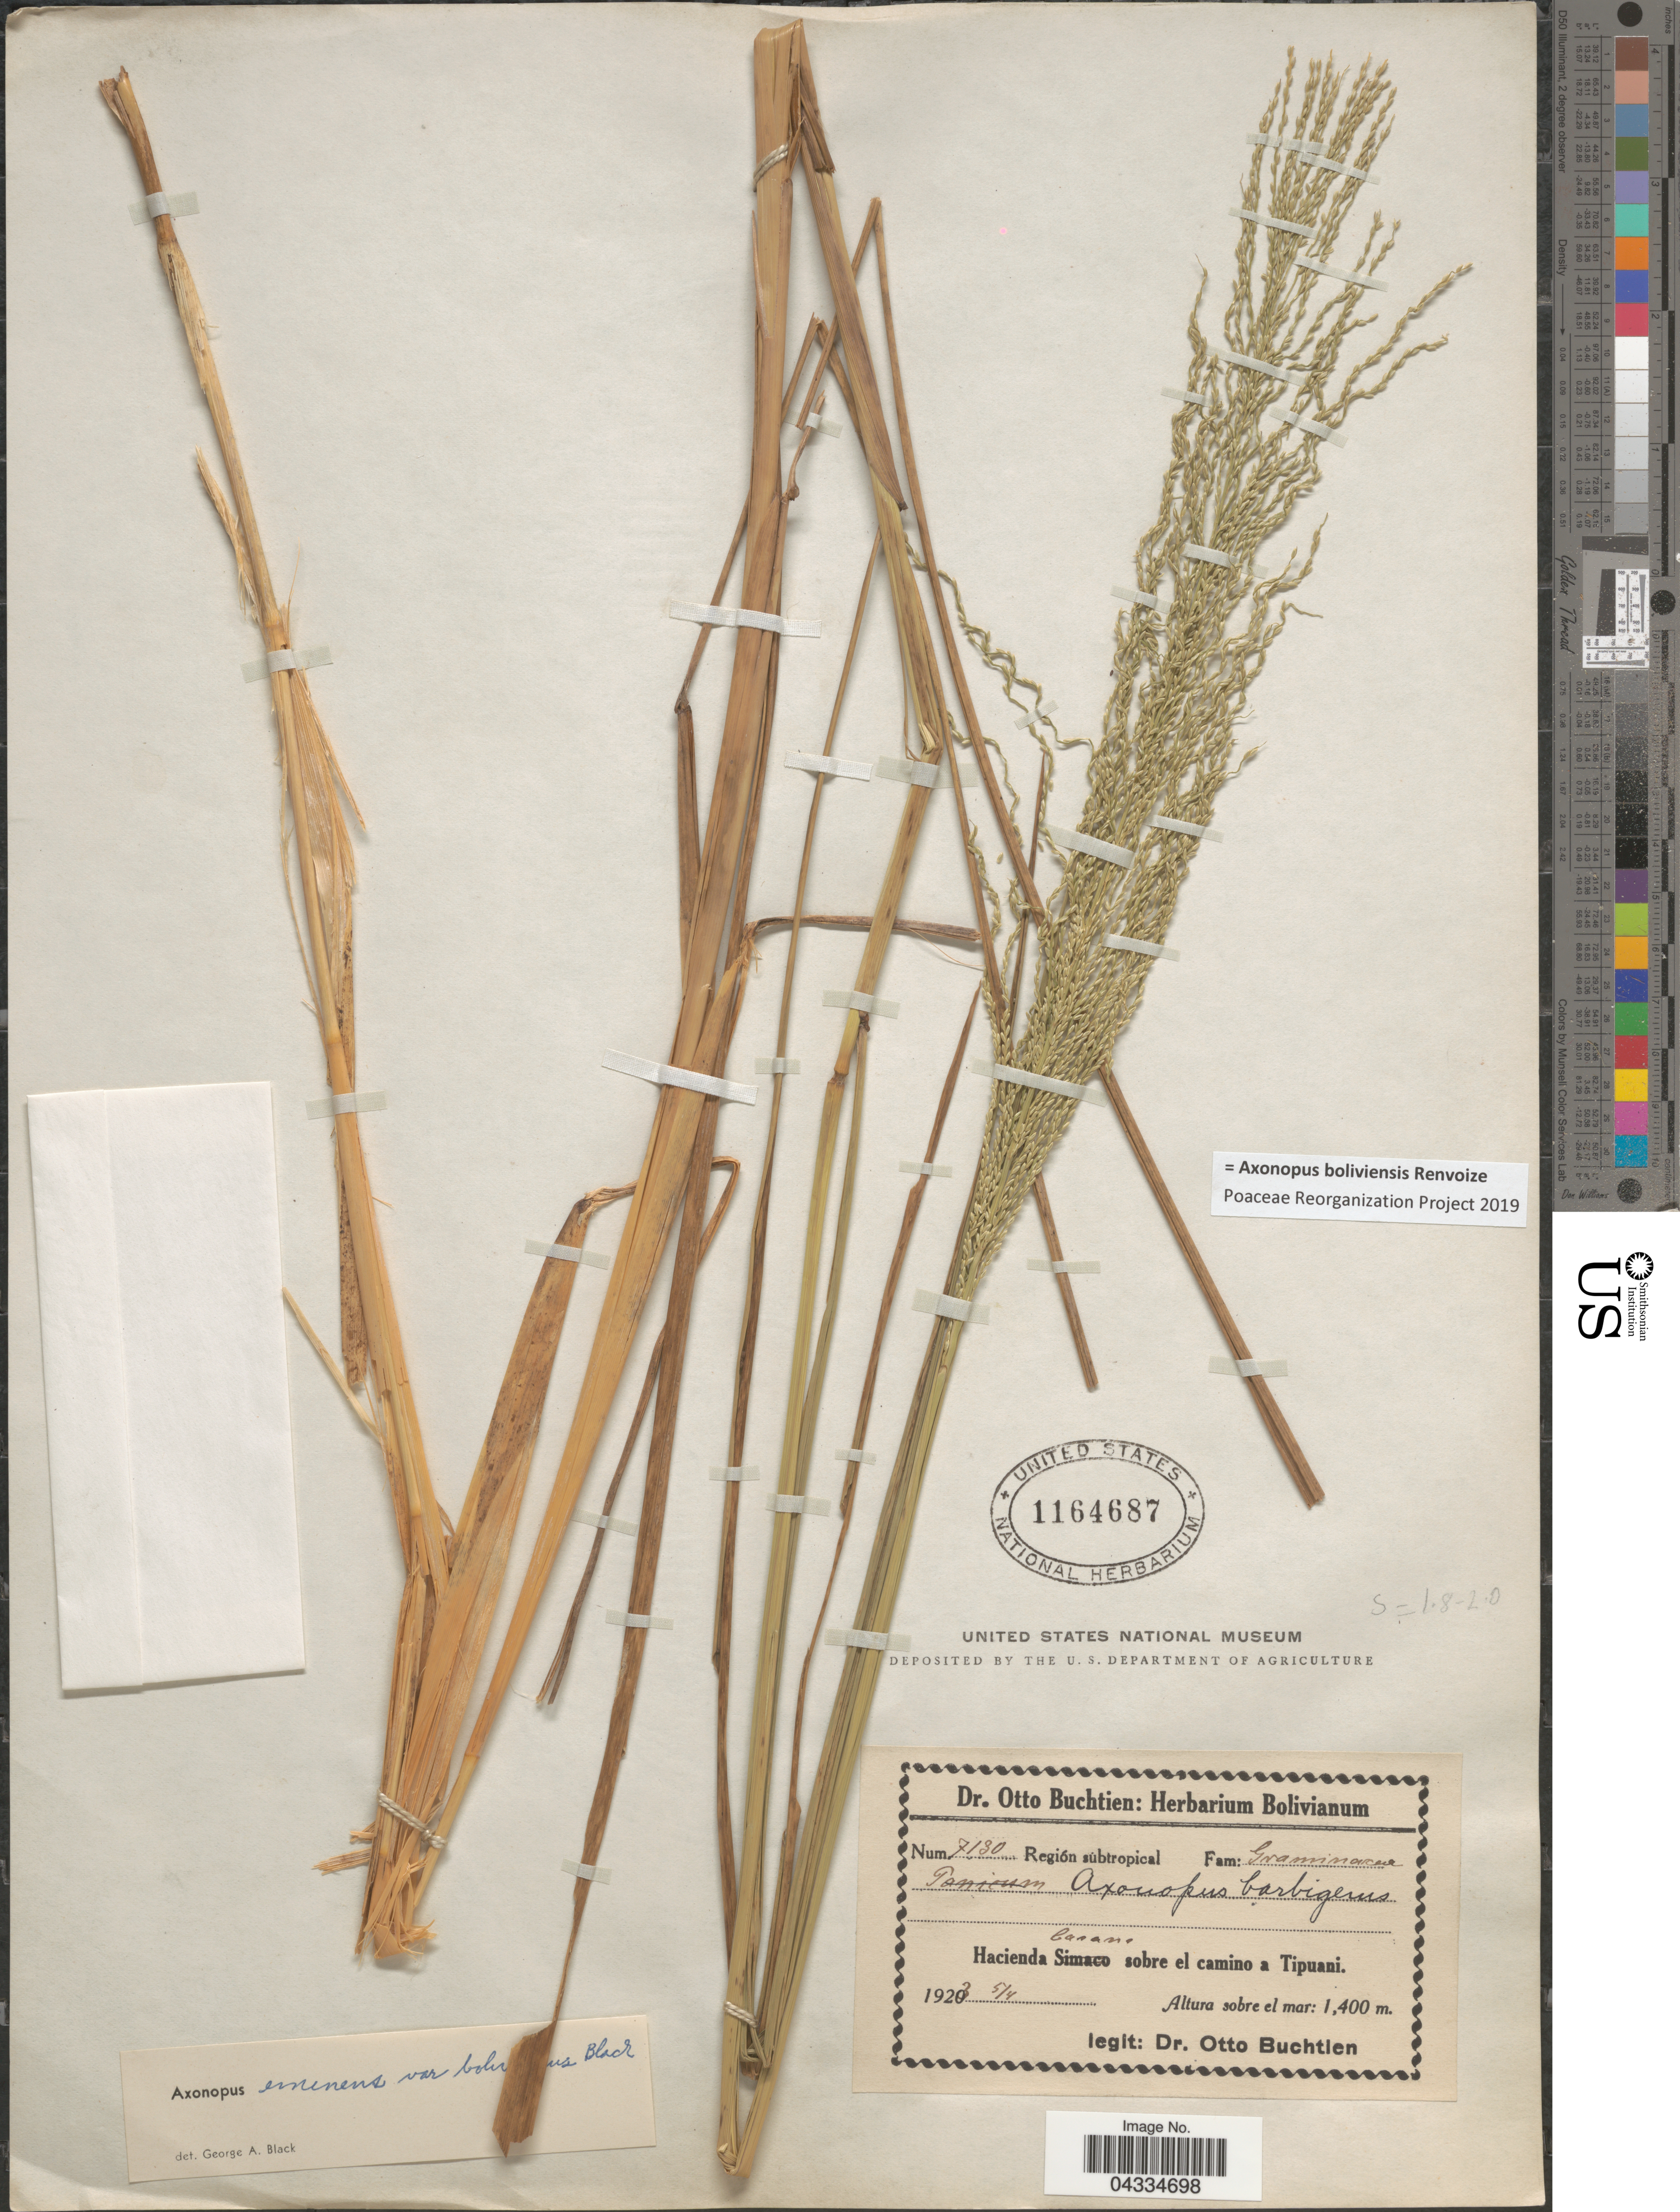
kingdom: Plantae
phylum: Tracheophyta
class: Liliopsida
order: Poales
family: Poaceae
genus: Axonopus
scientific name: Axonopus boliviensis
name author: Renvoize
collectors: O. Buchtien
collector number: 7130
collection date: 1923-04-05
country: Bolivia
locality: Región subtropical. Hacienda Canano sobre el camino a Tipuani.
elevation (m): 1400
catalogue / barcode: US 1164687